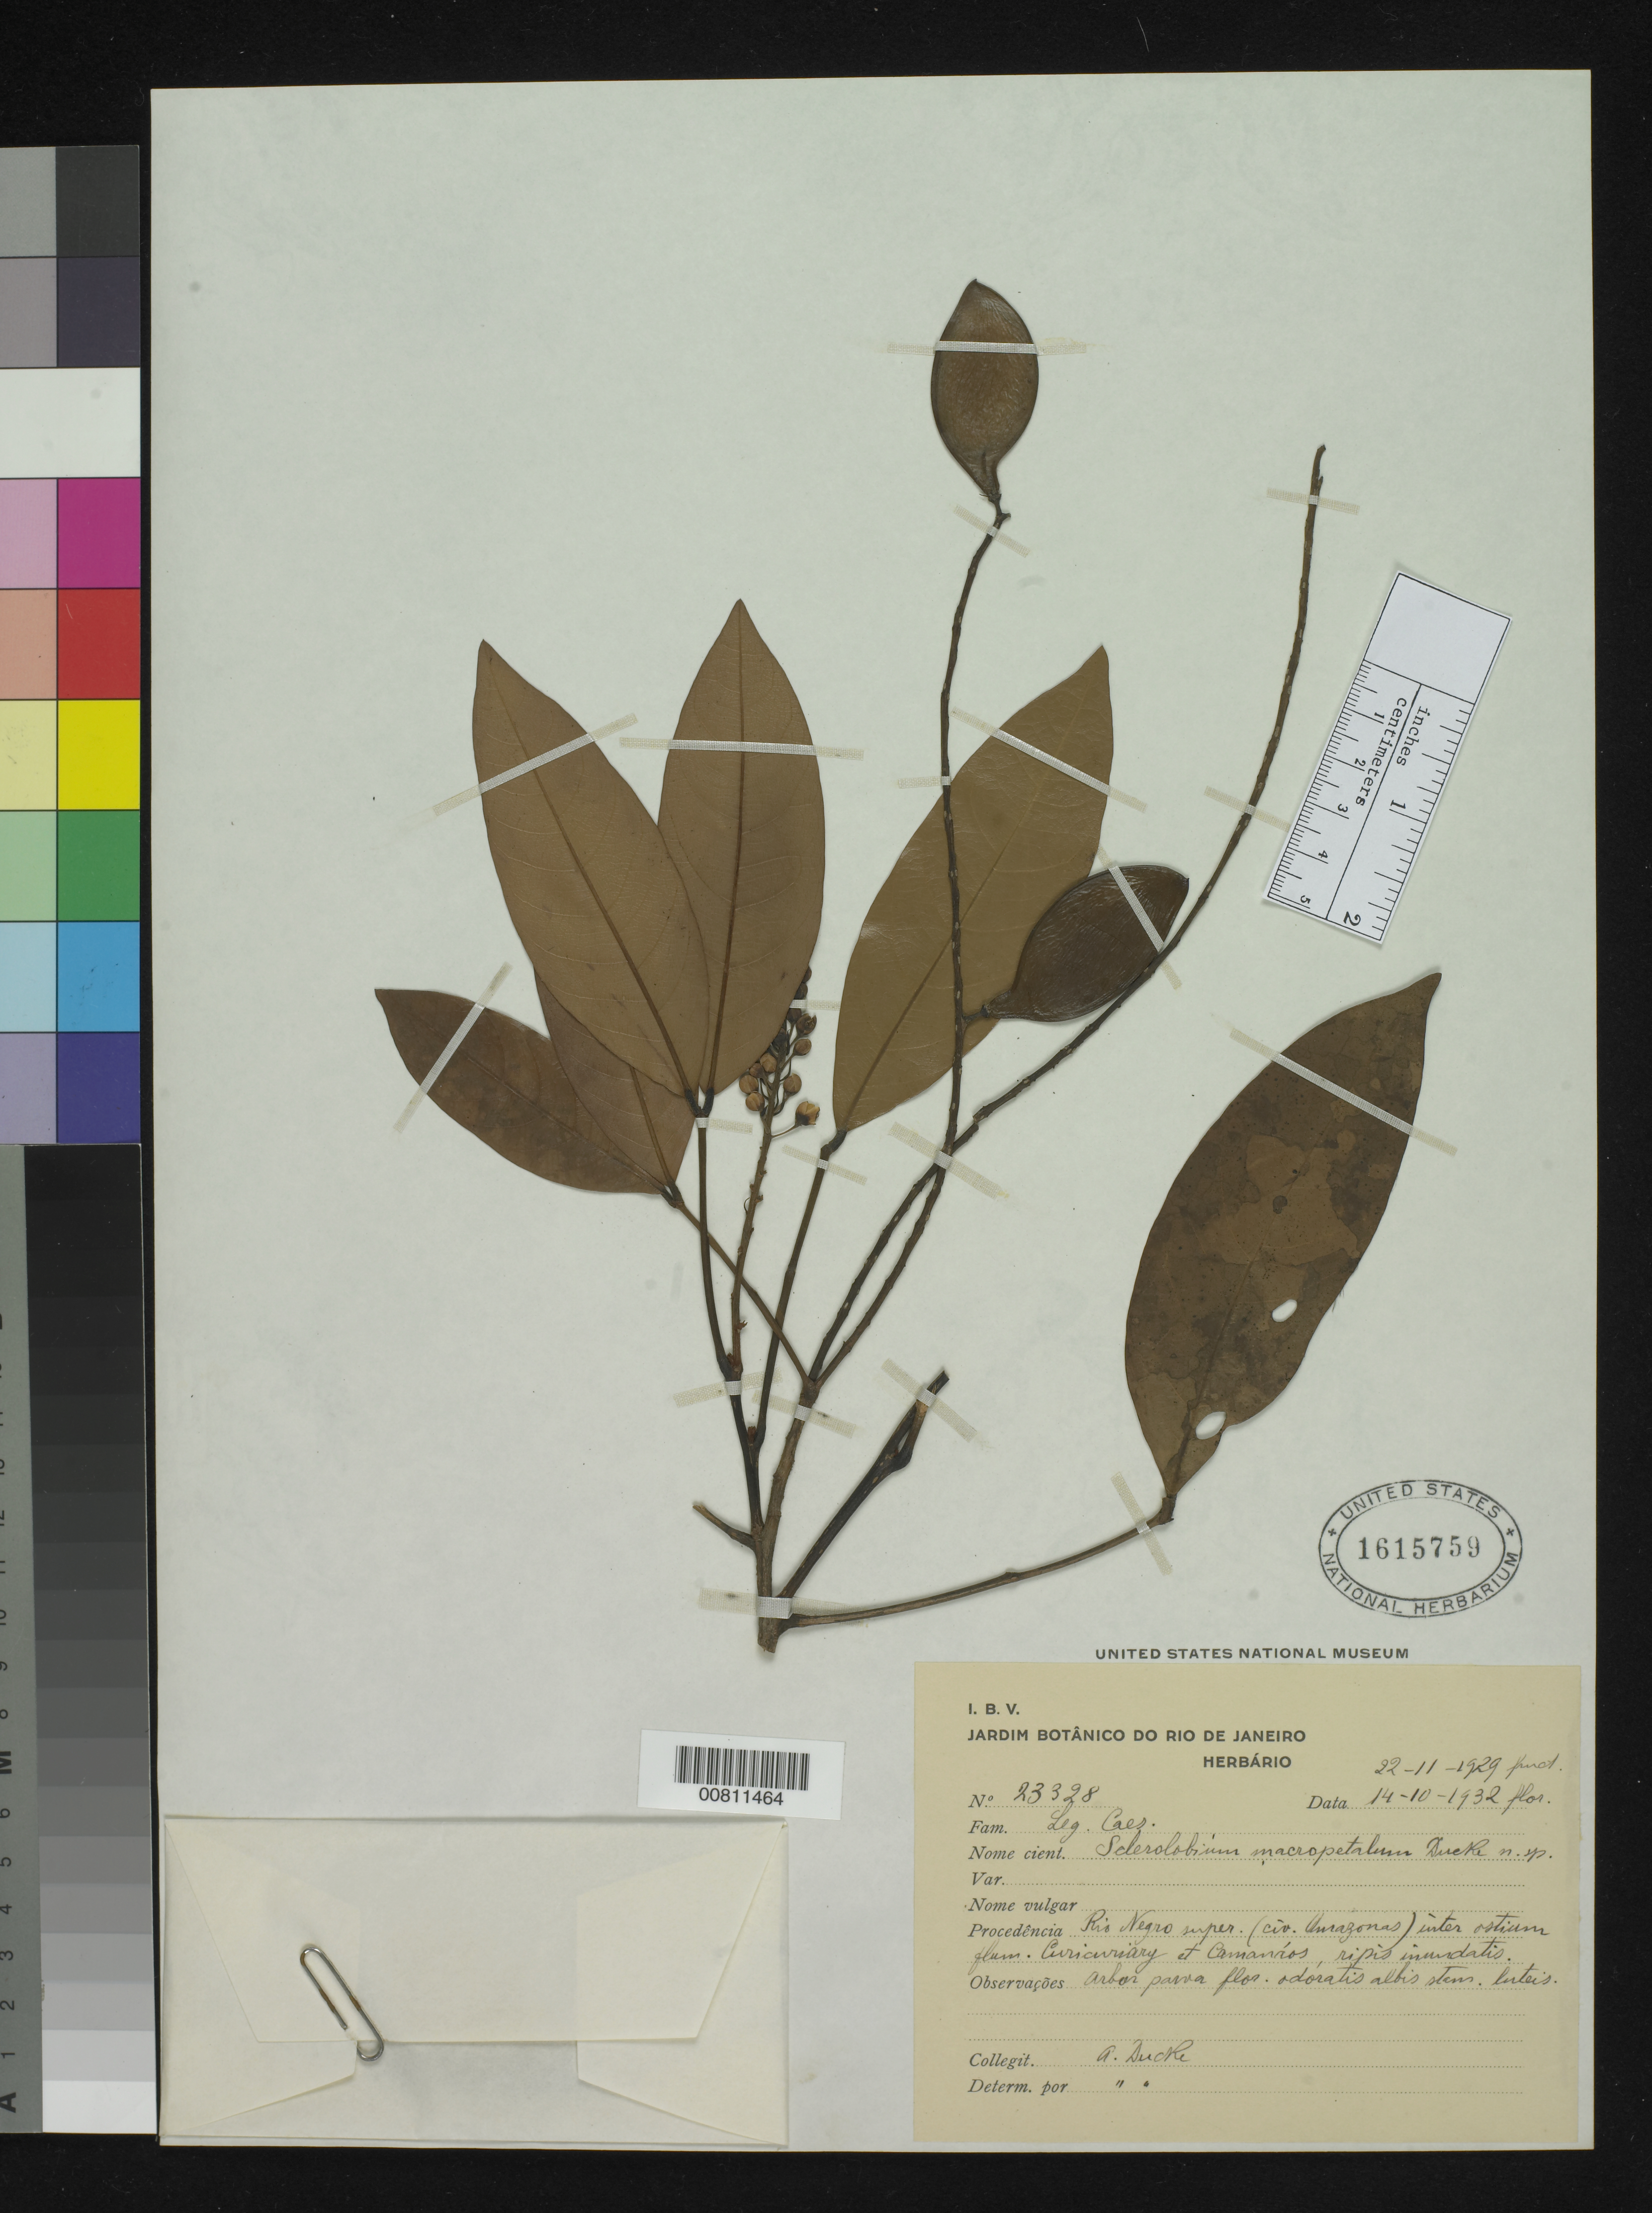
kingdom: Plantae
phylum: Tracheophyta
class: Magnoliopsida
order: Fabales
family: Fabaceae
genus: Sclerolobium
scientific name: Sclerolobium macropetalum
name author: Ducke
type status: Type Collection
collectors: A. Ducke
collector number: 23328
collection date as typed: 22 Nov 1929 and 14 Oct 1932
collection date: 1929-11-22,1932-10-14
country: Brazil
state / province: Amazonas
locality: Rio Negro super.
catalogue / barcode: US 1615759